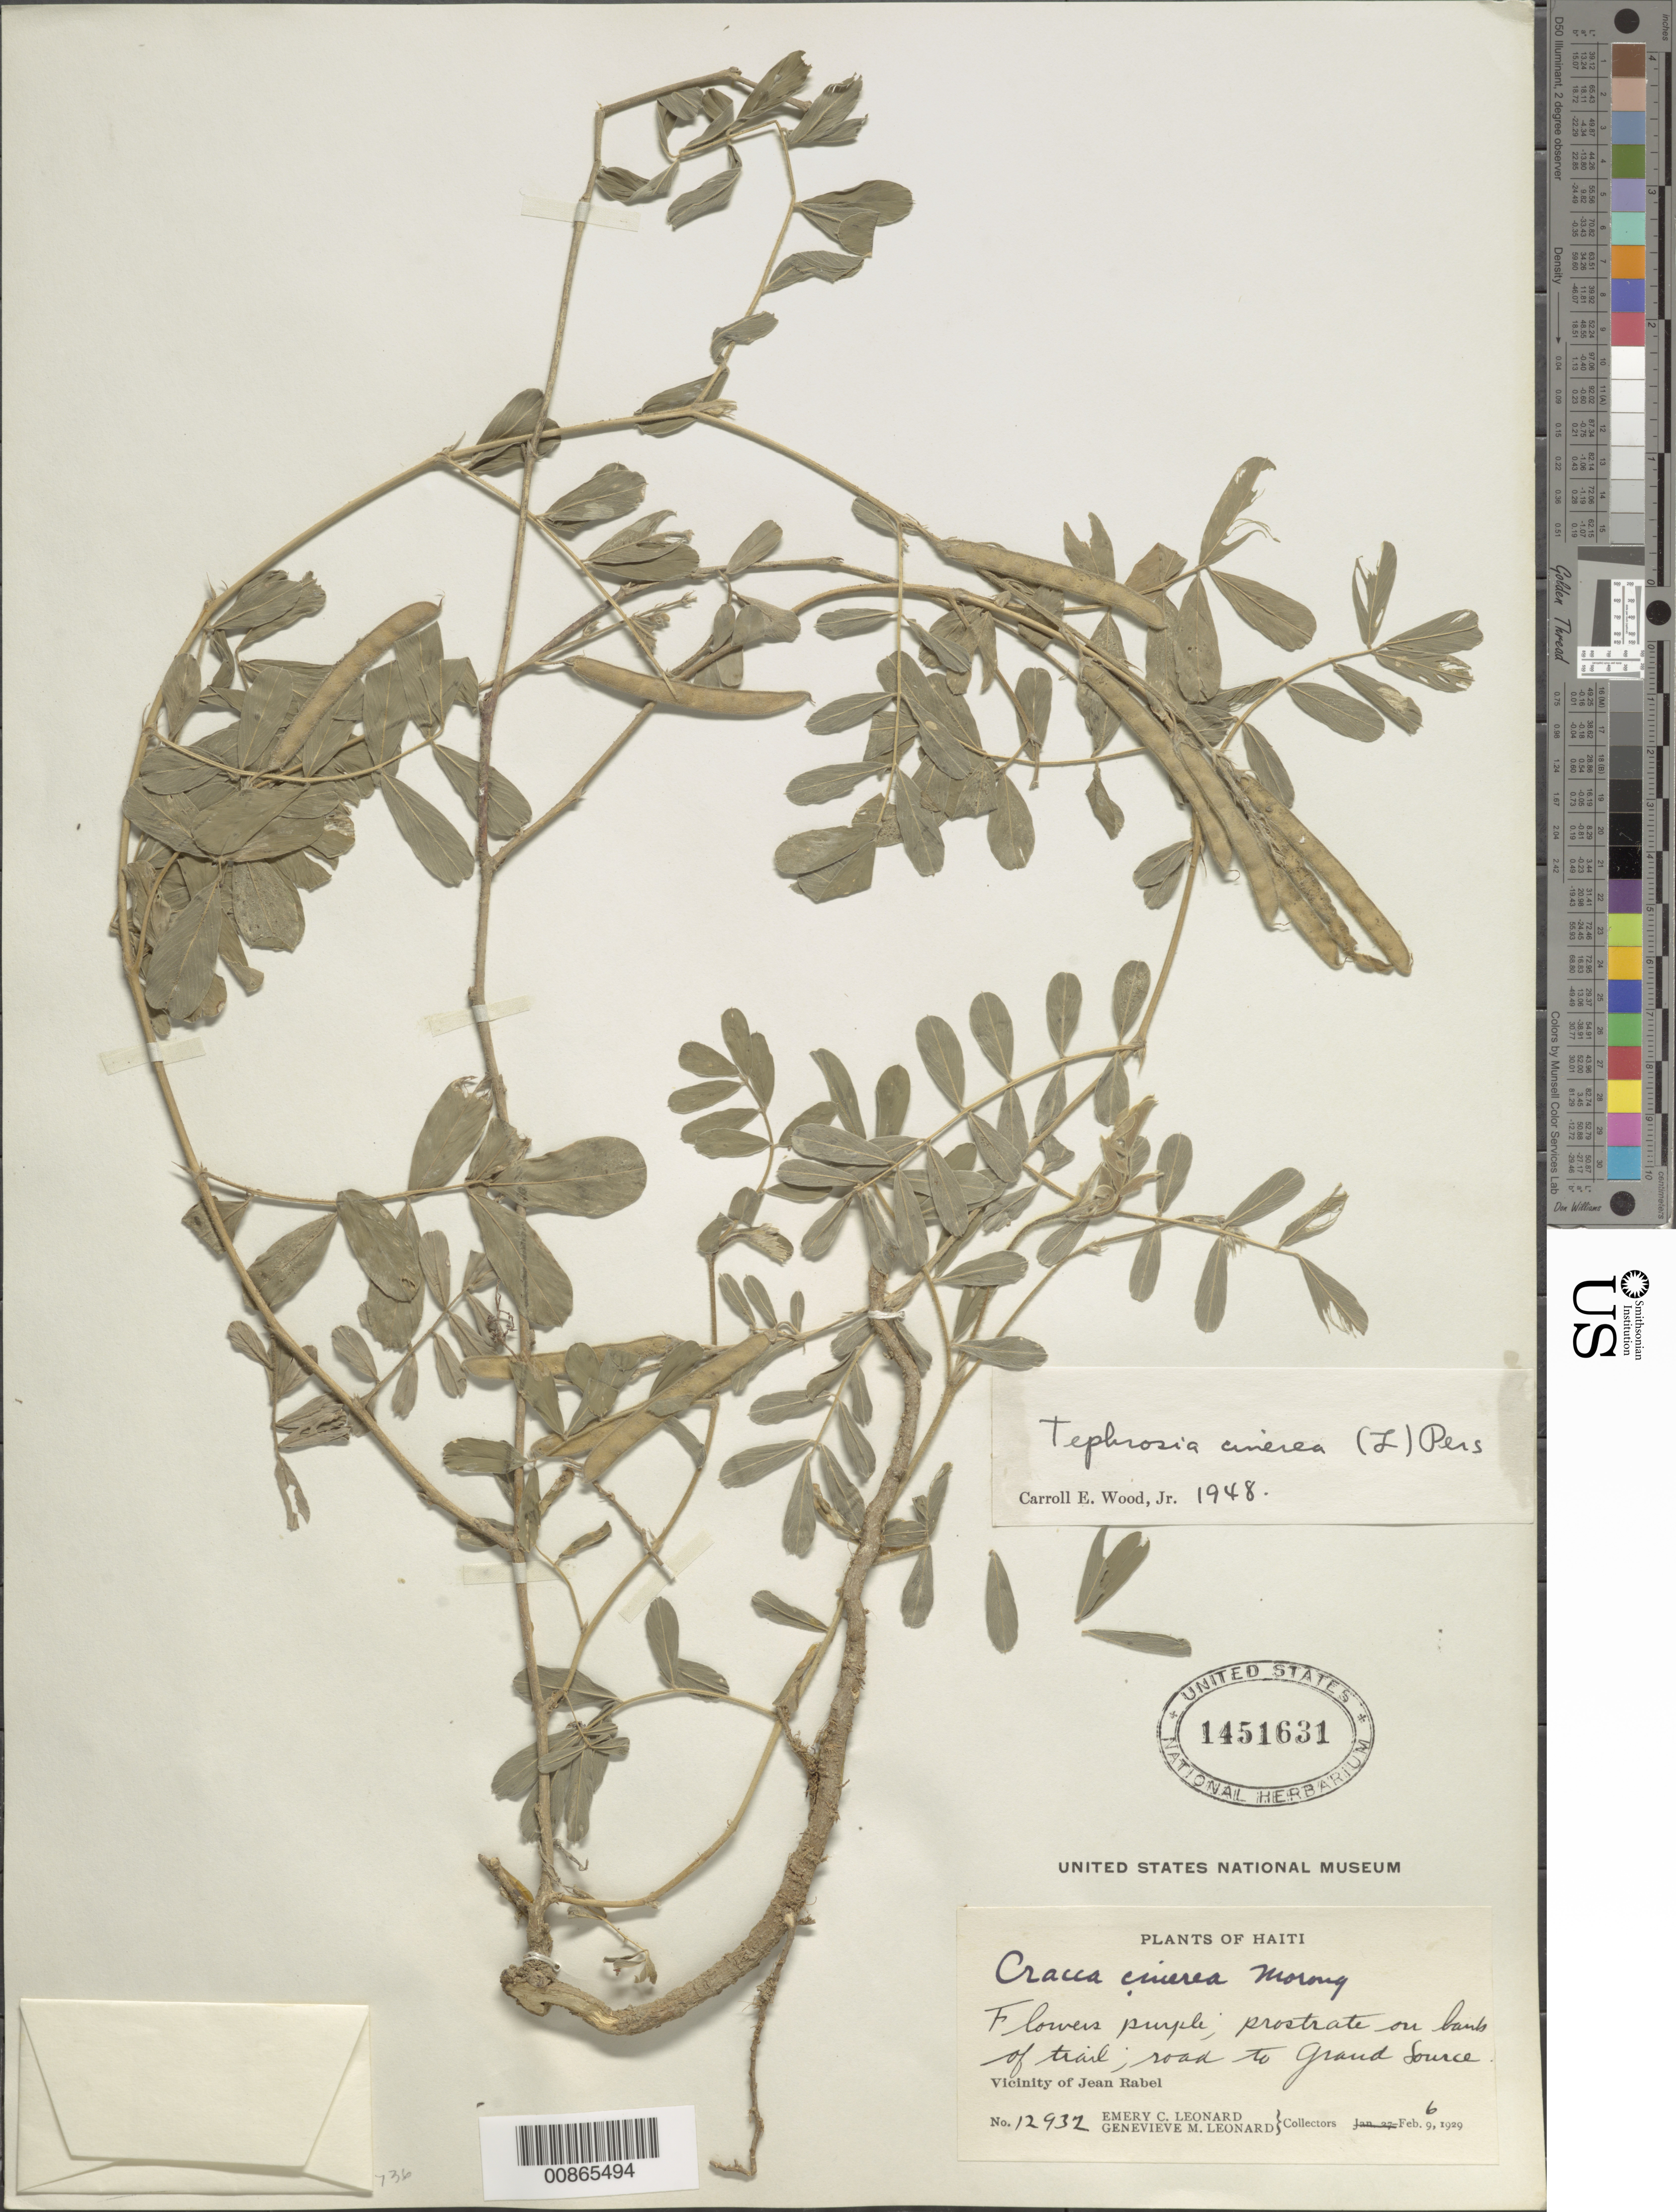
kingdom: Plantae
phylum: Tracheophyta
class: Magnoliopsida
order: Fabales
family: Fabaceae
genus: Tephrosia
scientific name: Tephrosia cinerea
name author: (L.) Pers.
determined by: Wood, C. E., Jr.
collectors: E. C. Leonard & G. M. Leonard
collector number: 12932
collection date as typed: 06 Feb 1929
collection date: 1929-02-06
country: Haiti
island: Hispaniola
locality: Vicinity of Jean Rabel. Road to Grand Source.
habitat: prostrate on banks of trail.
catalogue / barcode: US 1451631